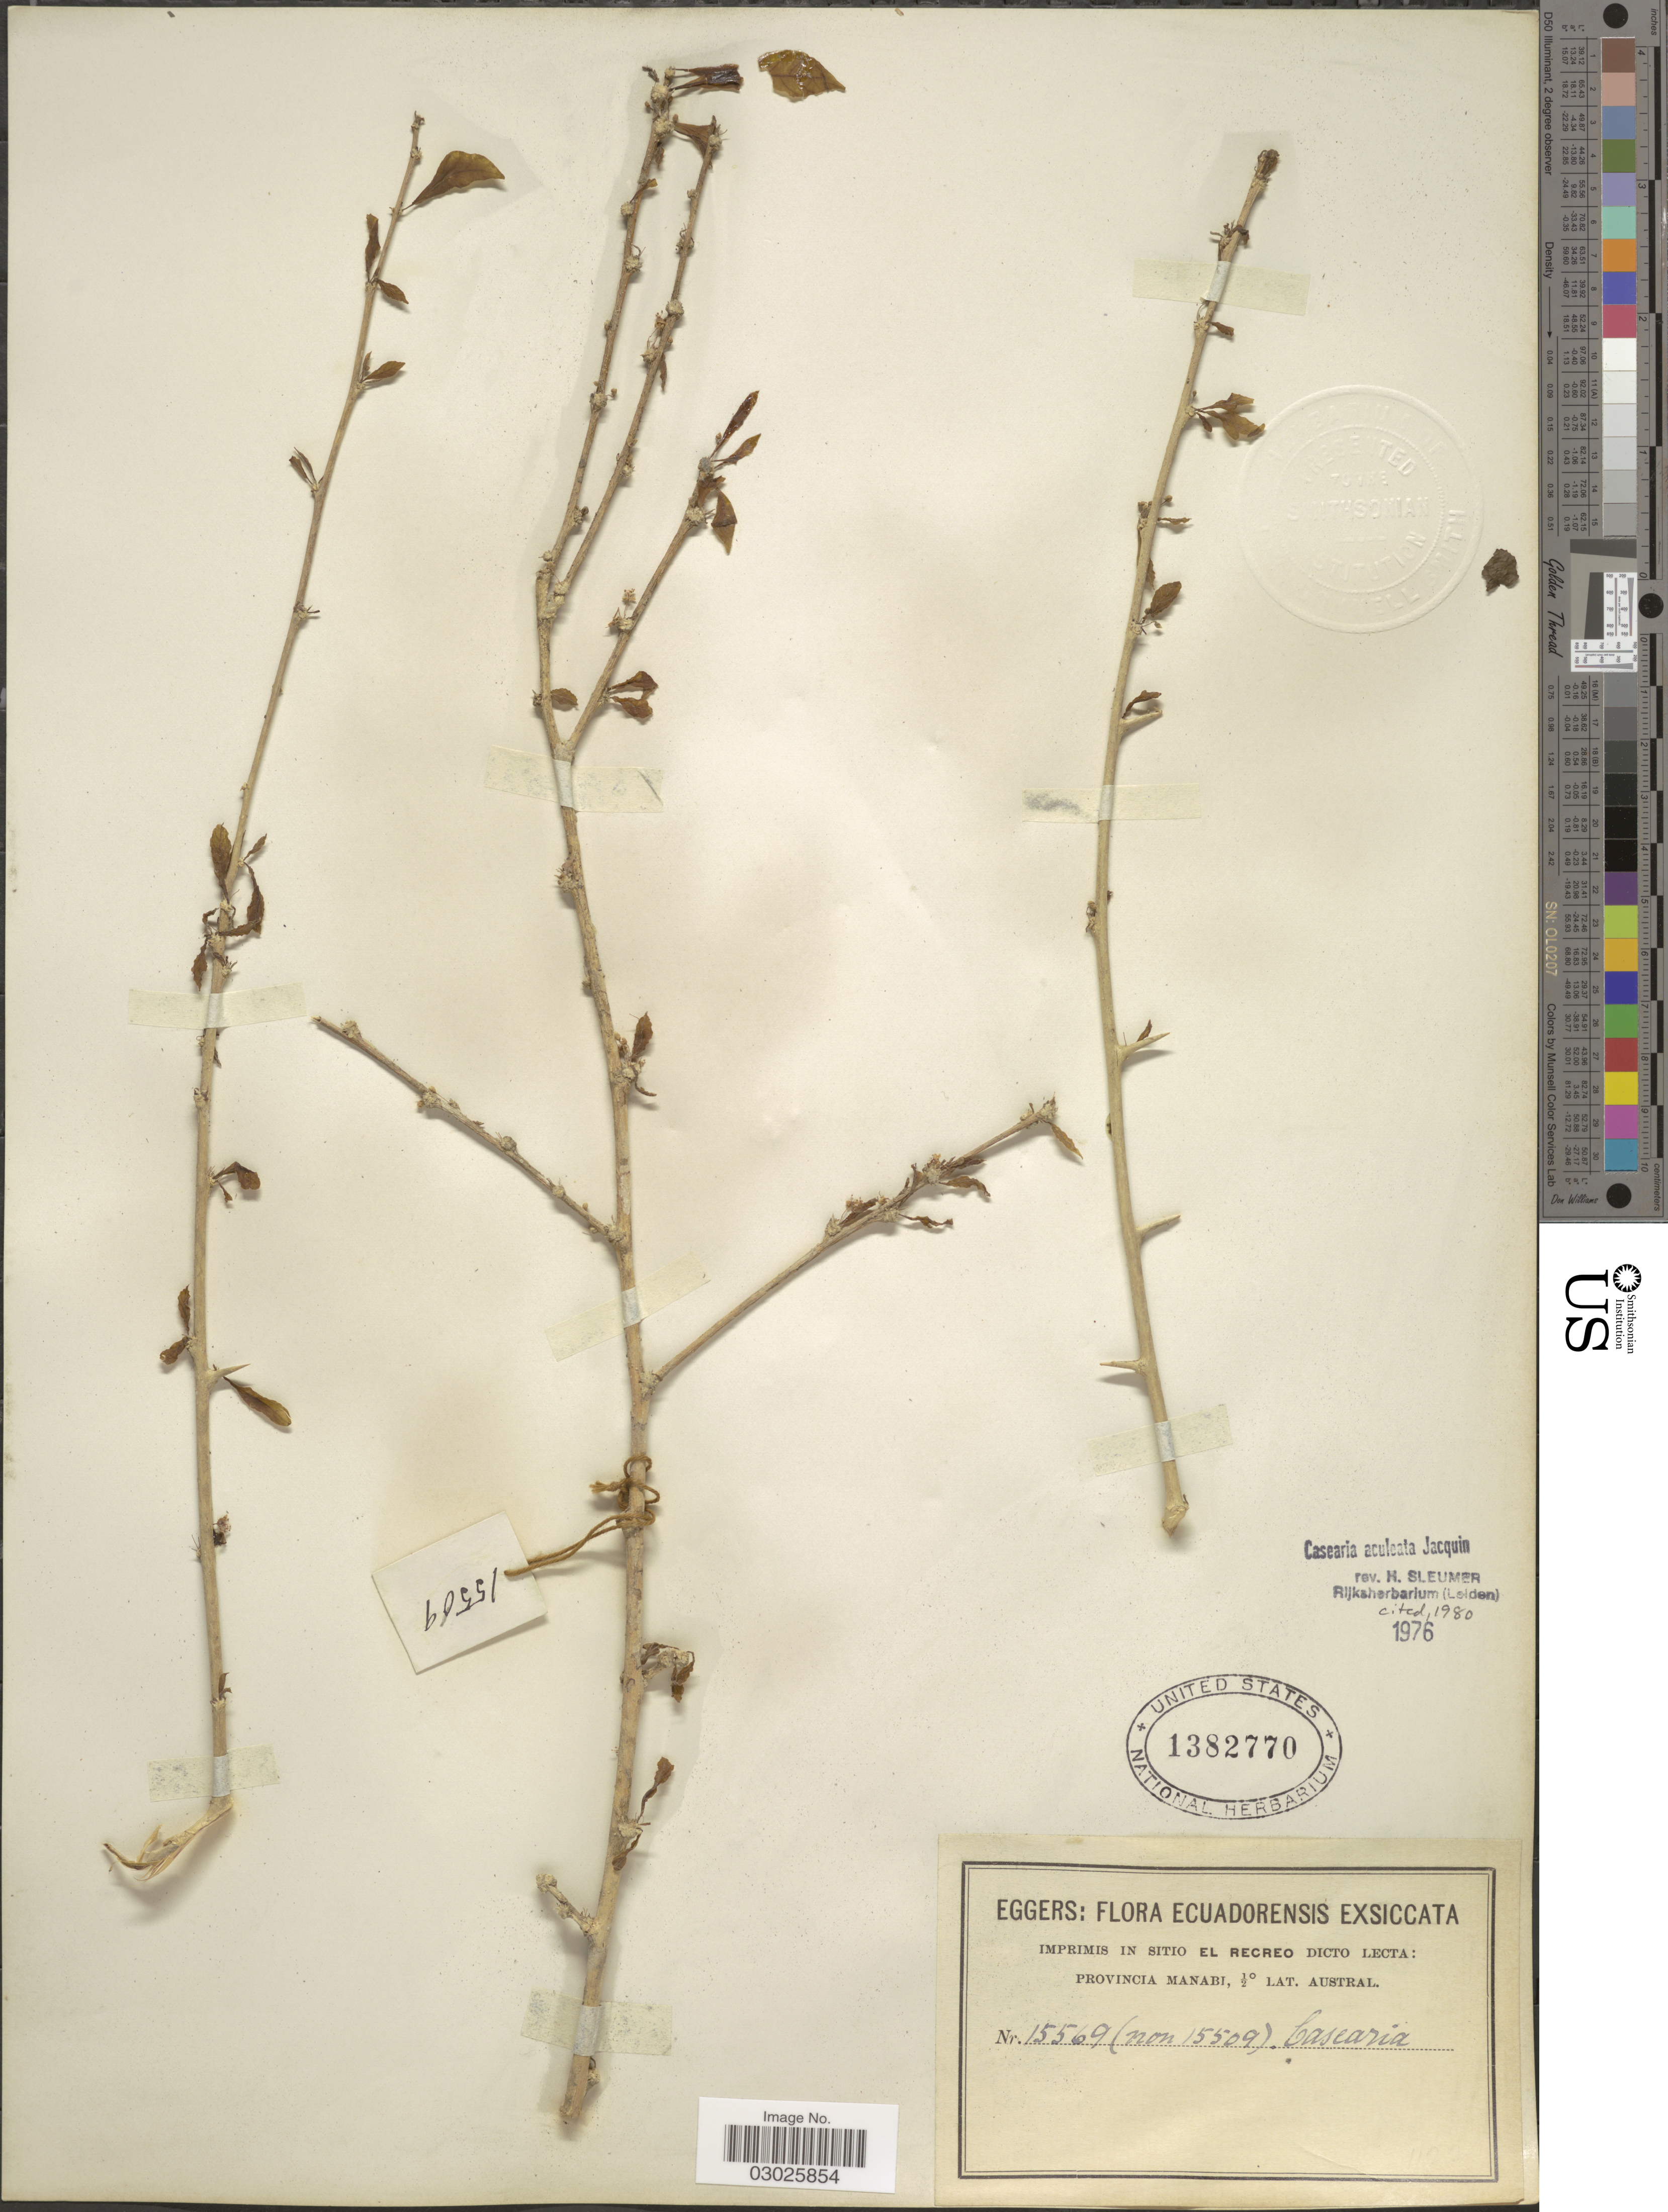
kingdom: Plantae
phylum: Tracheophyta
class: Magnoliopsida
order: Malpighiales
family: Salicaceae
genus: Casearia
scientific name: Casearia aculeata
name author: Jacq.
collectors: -. Eggers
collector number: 15569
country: Ecuador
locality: Imprimis in sitio El Recreo dicto lecta: Provincia Manabi.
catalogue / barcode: US 1382770